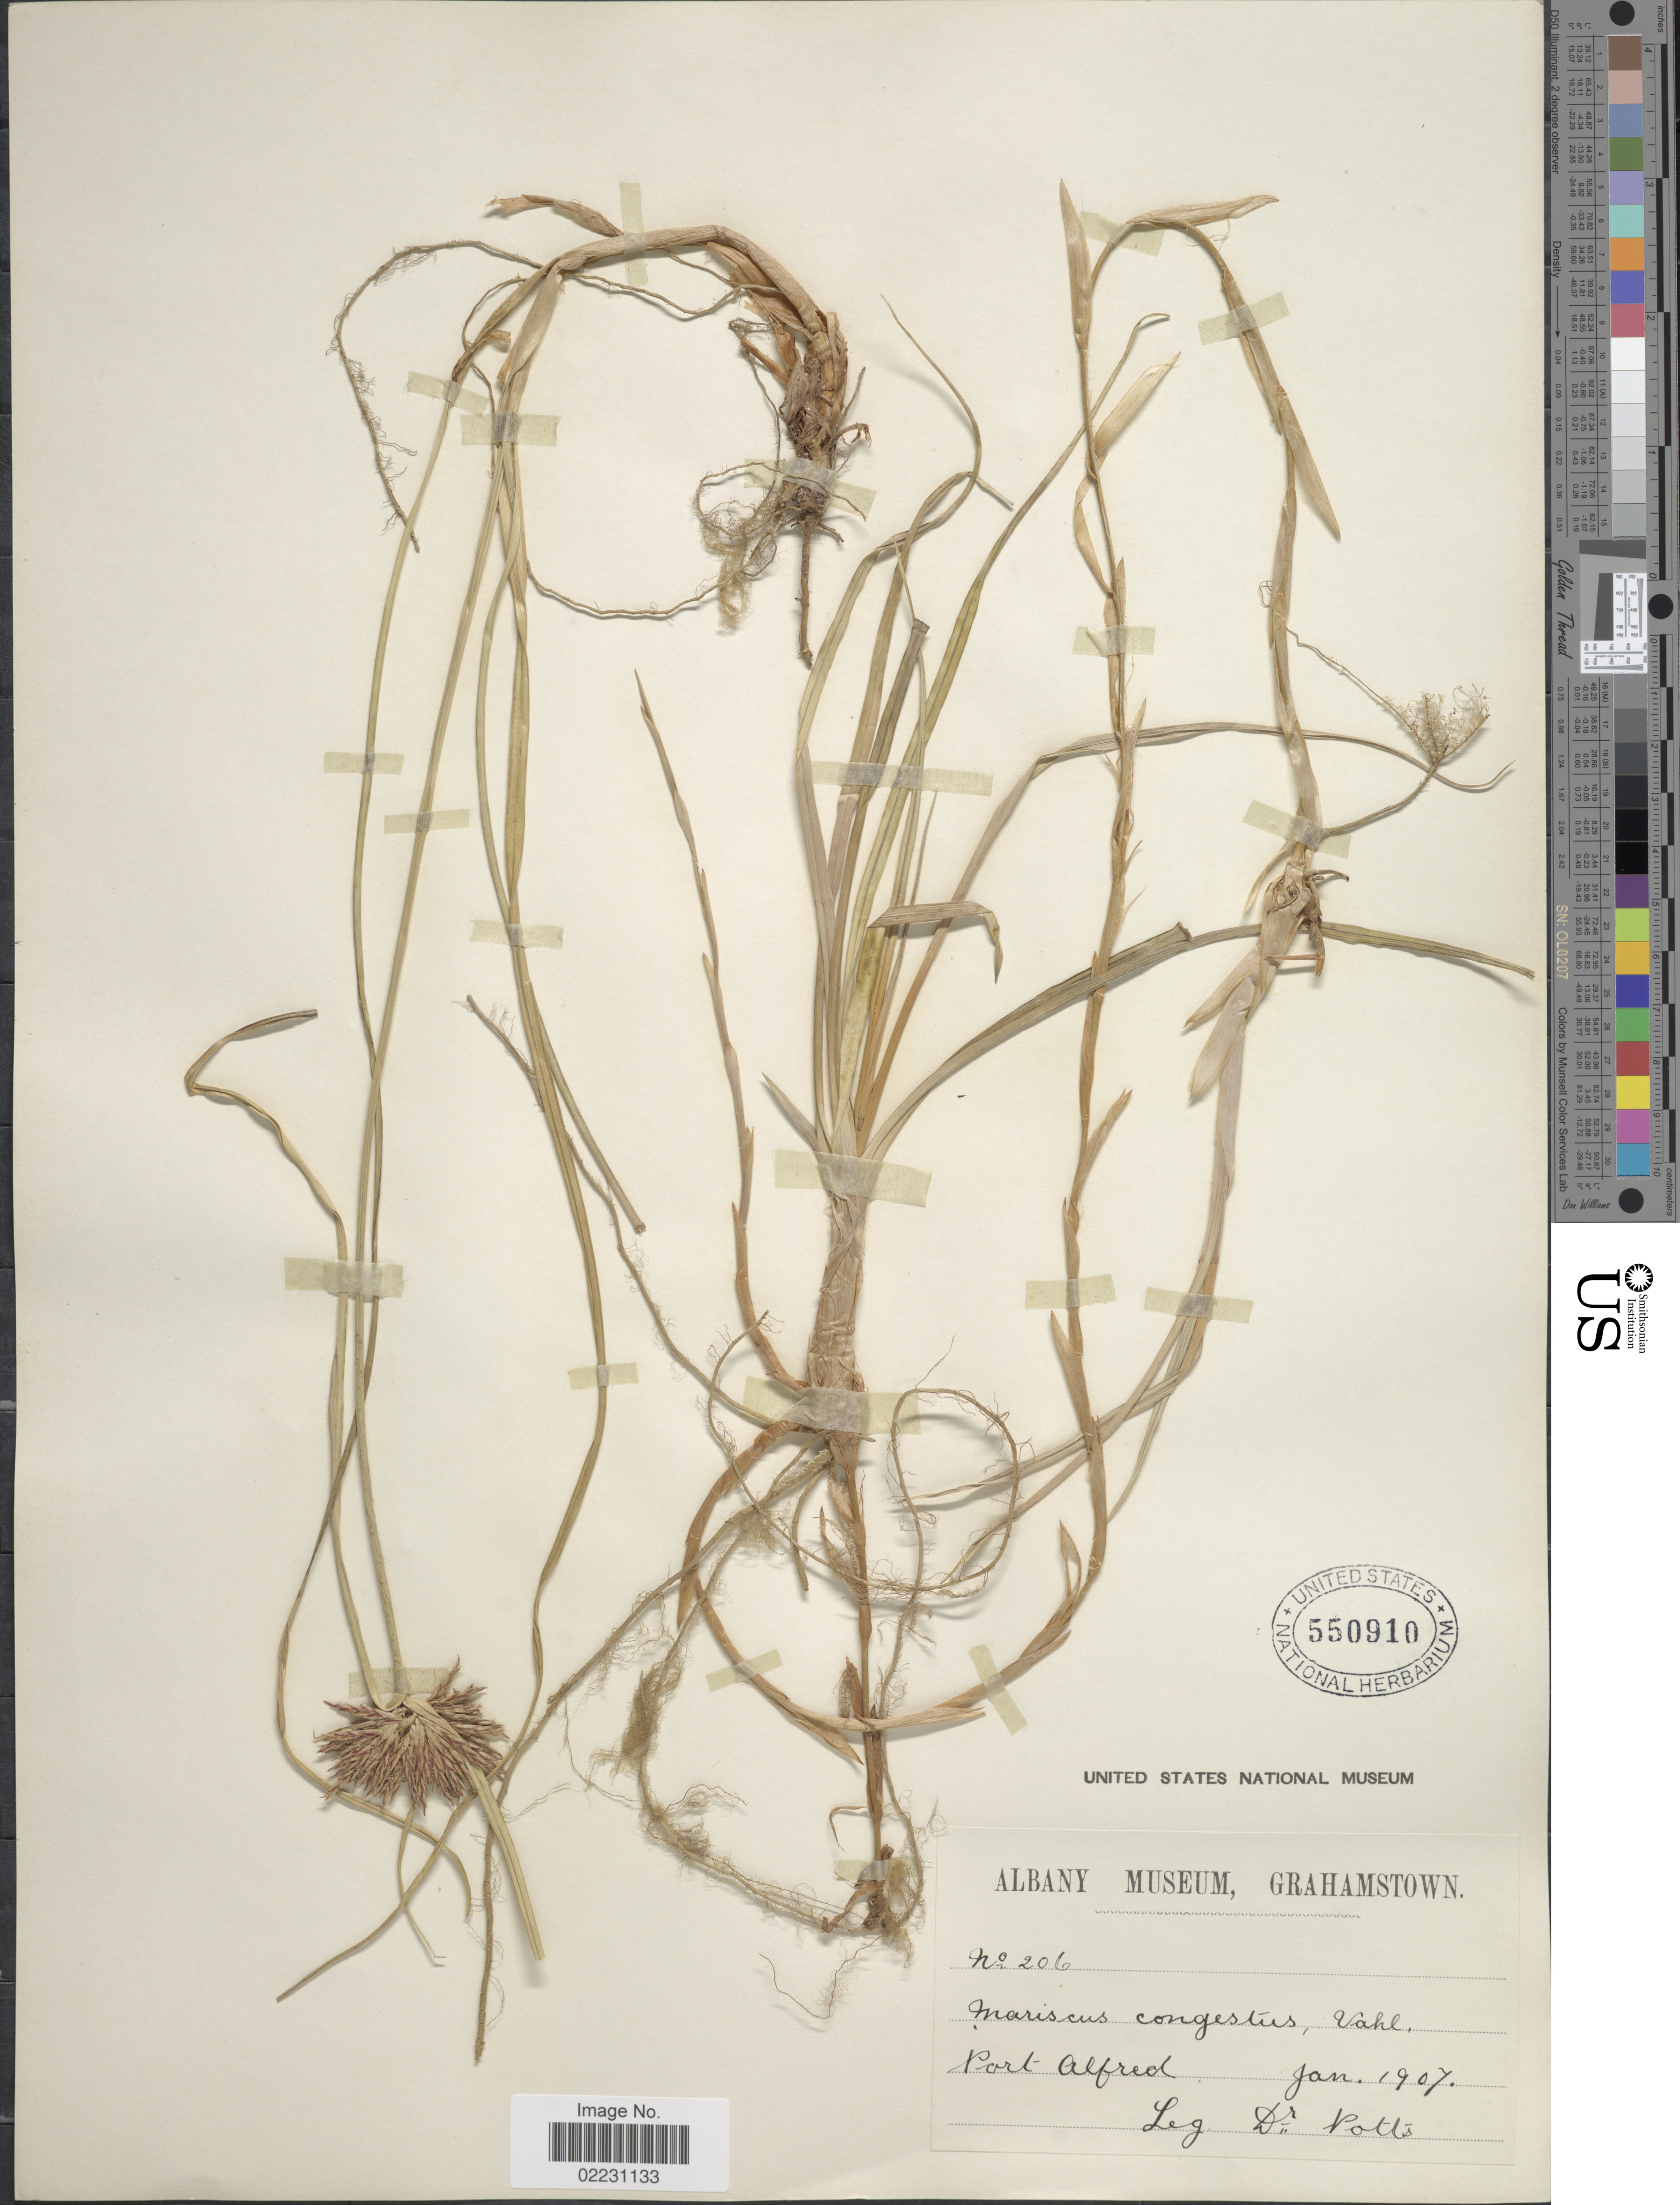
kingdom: Plantae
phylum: Tracheophyta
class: Liliopsida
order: Poales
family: Cyperaceae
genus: Cyperus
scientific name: Cyperus congestus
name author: Vahl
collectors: Potts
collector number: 206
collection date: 1907-01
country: South Africa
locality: Port Alfred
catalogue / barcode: US 550910